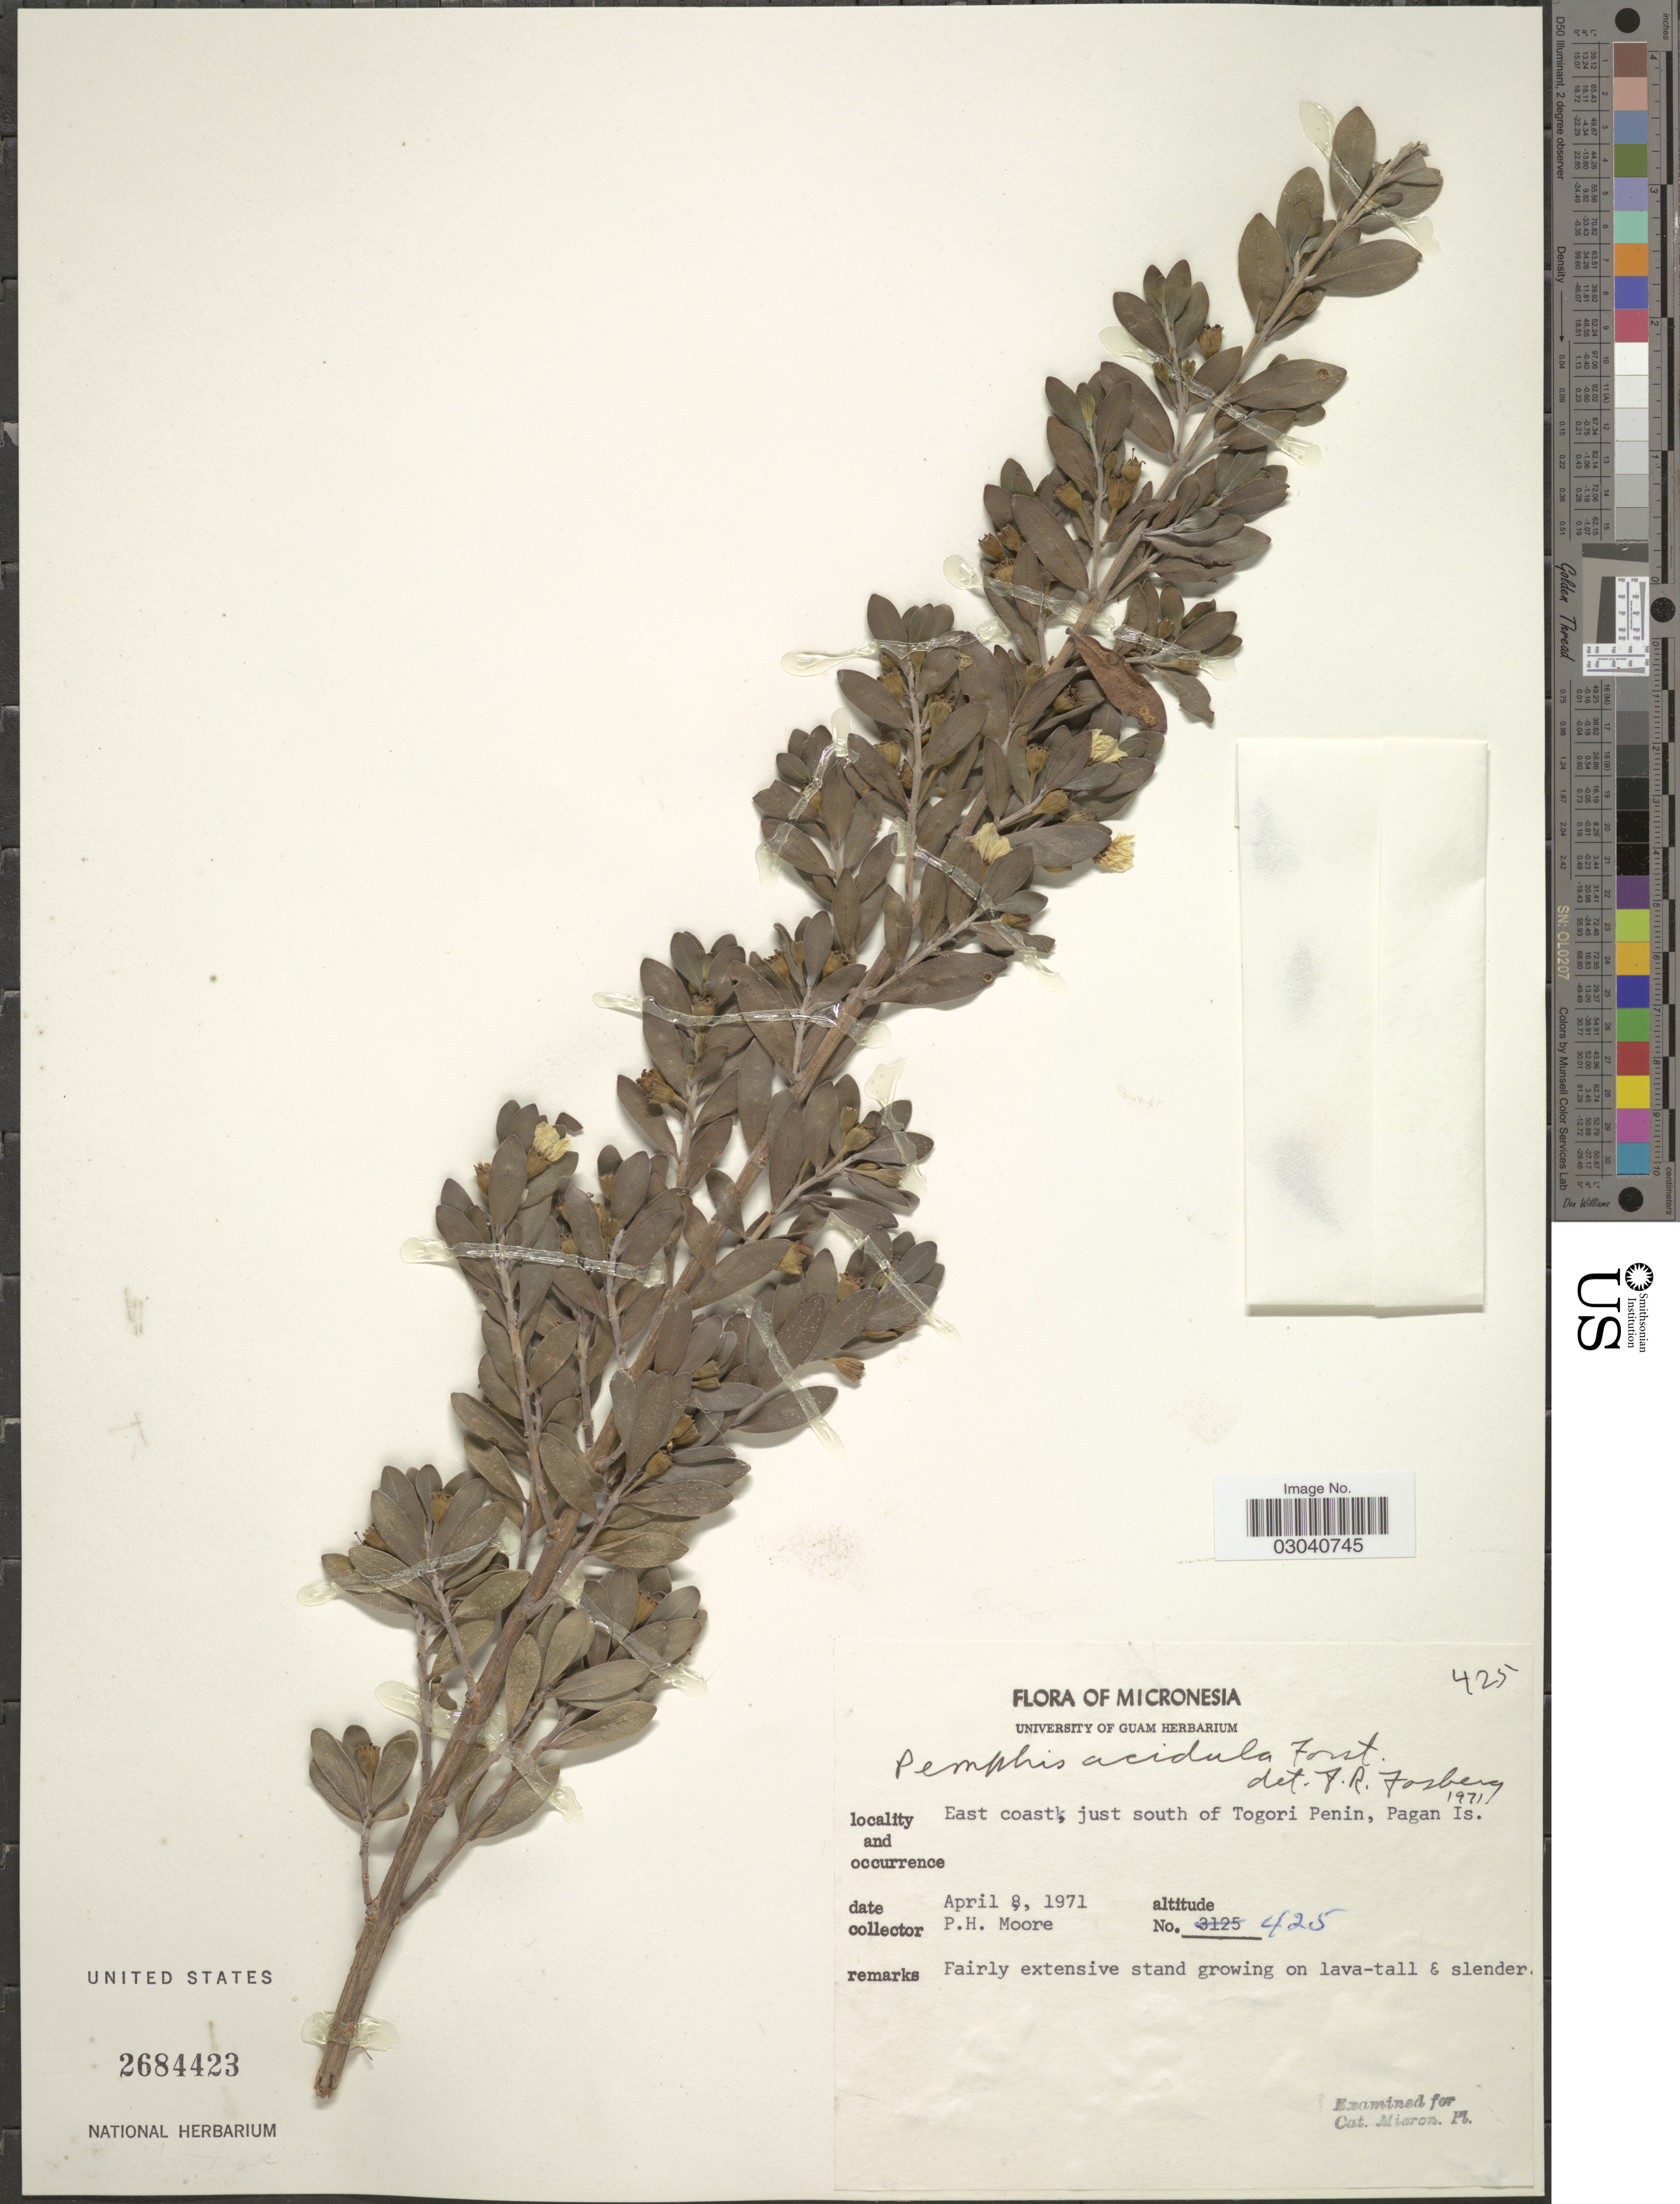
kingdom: Plantae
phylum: Tracheophyta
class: Magnoliopsida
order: Myrtales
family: Lythraceae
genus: Pemphis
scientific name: Pemphis acidula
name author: J.R. Forst. & G. Forst.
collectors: P. H. Moore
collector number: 425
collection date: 1971-04-08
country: Northern Mariana Islands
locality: Micronesia, East coast just south of Togori Penin, Pagan Is.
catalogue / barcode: US 2684423